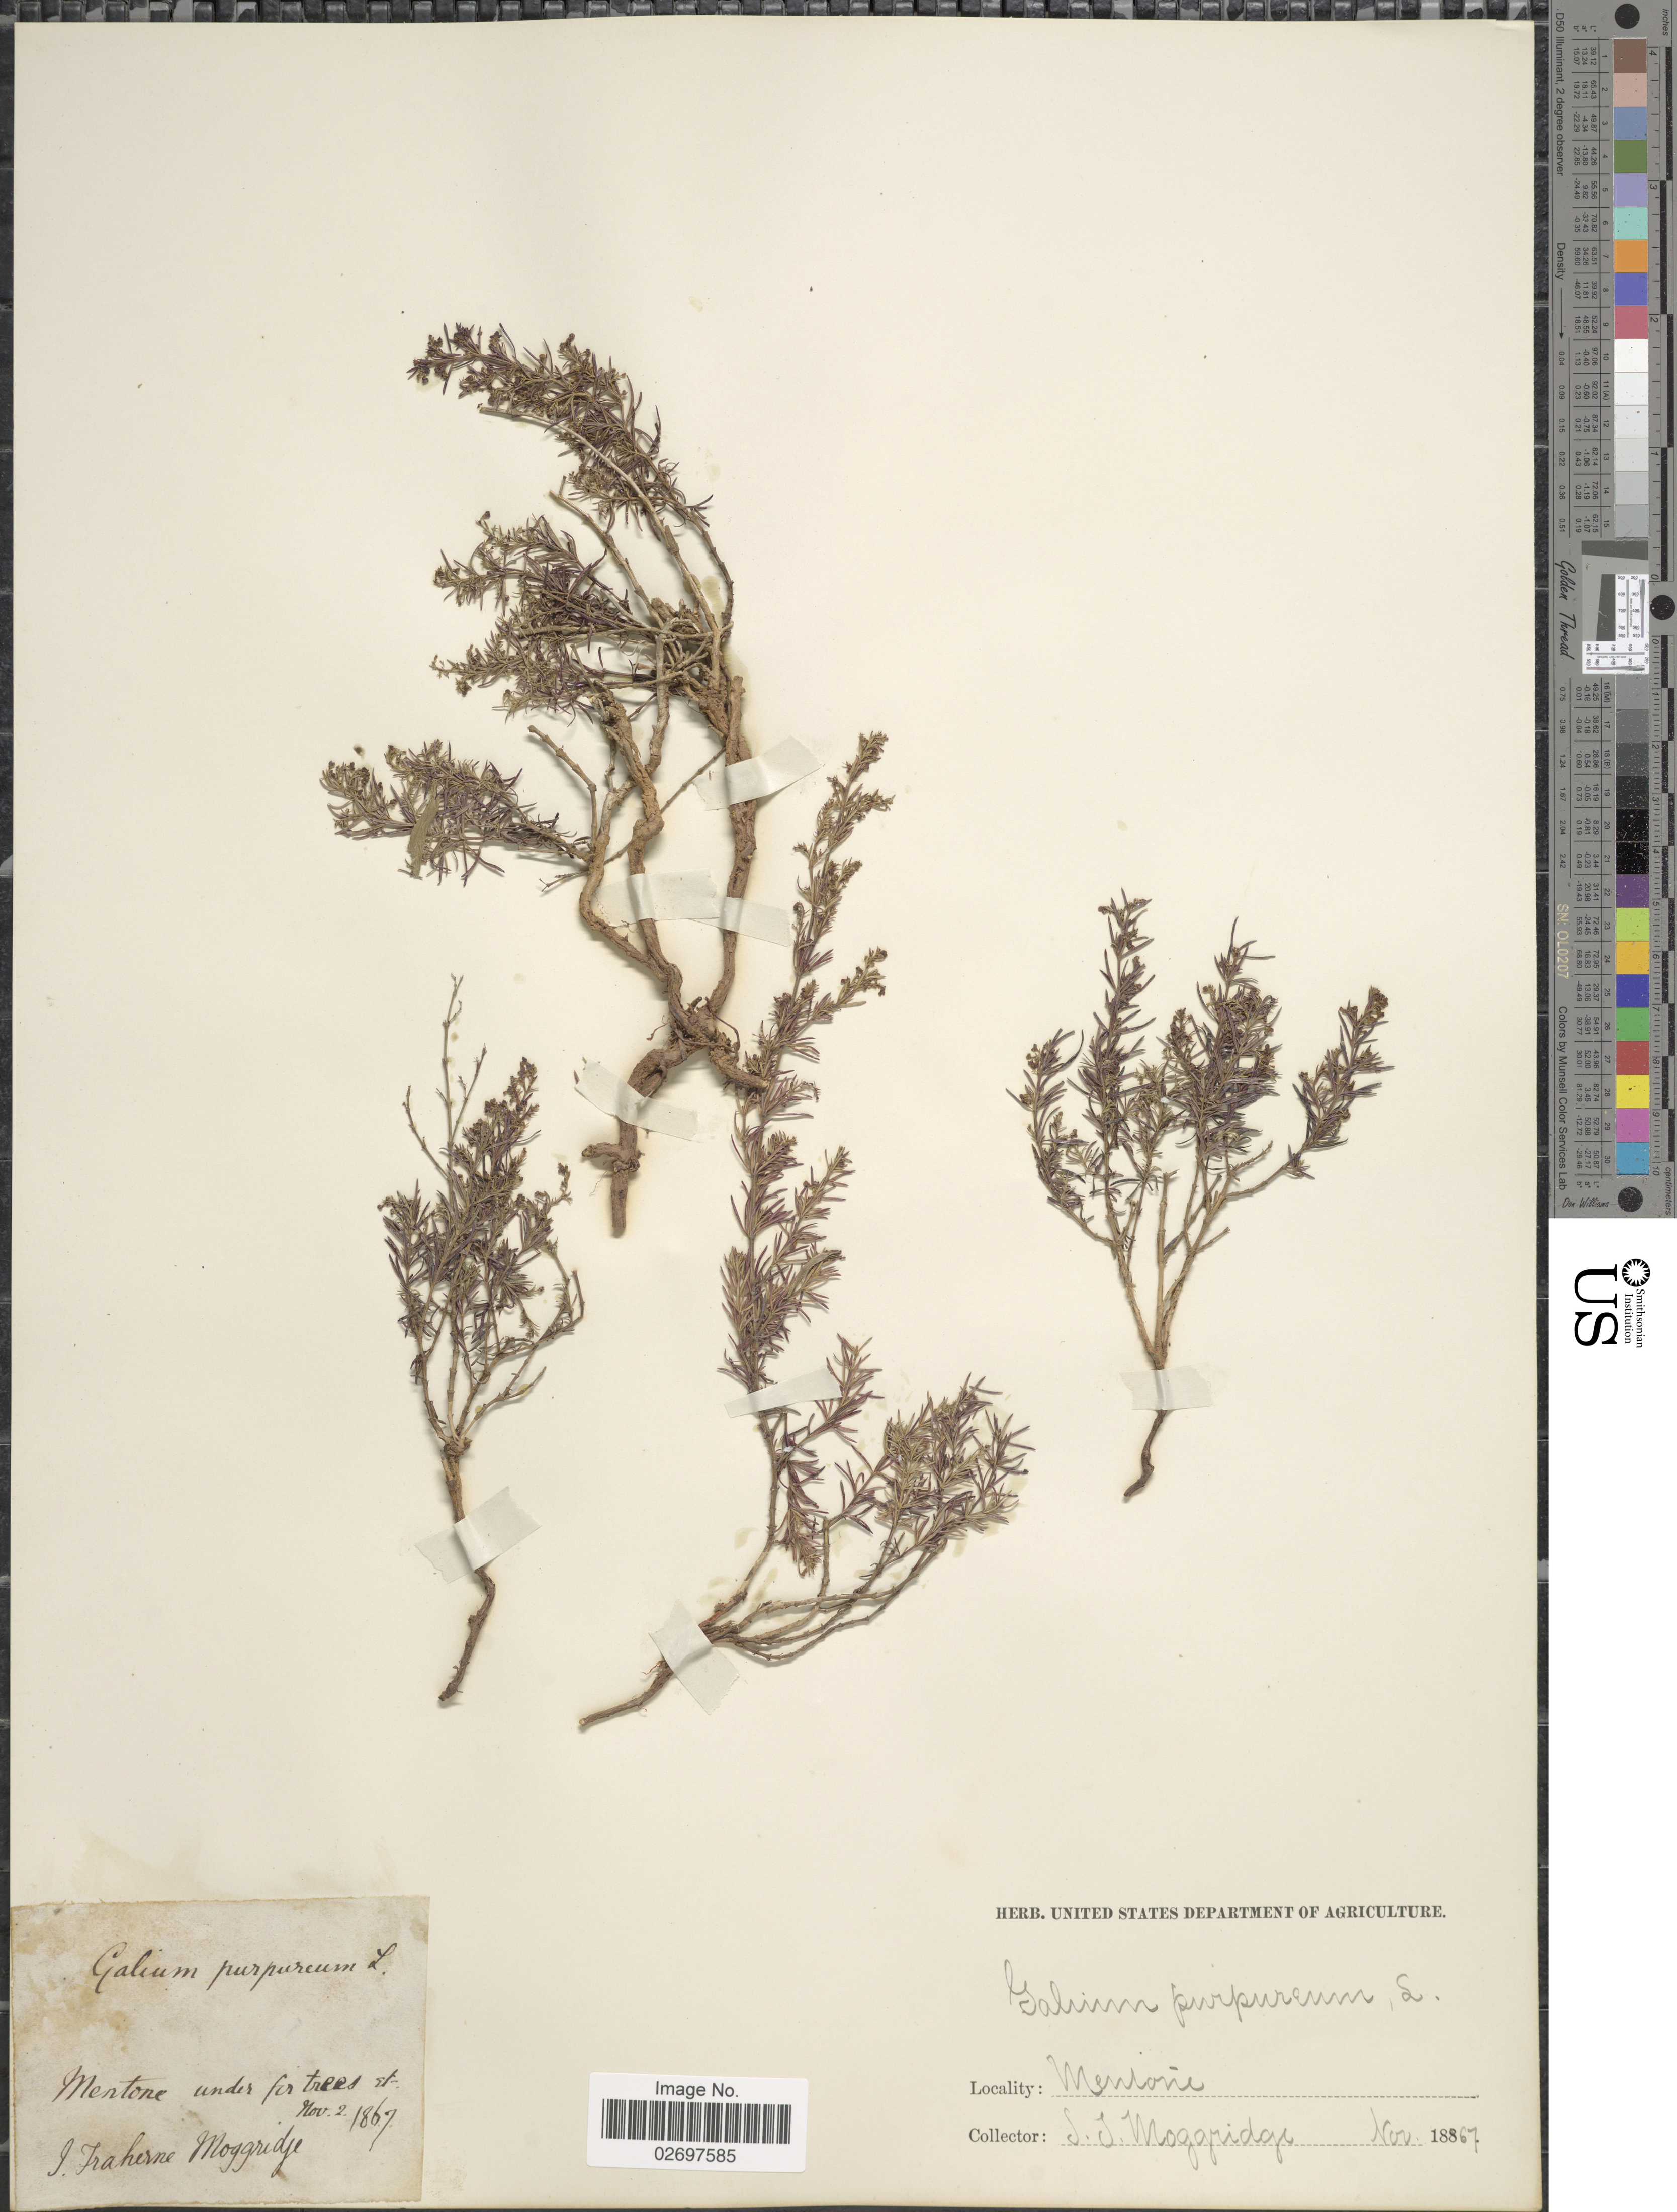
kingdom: Plantae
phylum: Tracheophyta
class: Magnoliopsida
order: Gentianales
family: Rubiaceae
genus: Galium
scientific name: Galium purpureum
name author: L.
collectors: J. T. Moggridge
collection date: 1867-11-02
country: France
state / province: Provence-Alpes-Côte d'Azur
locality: Mentone